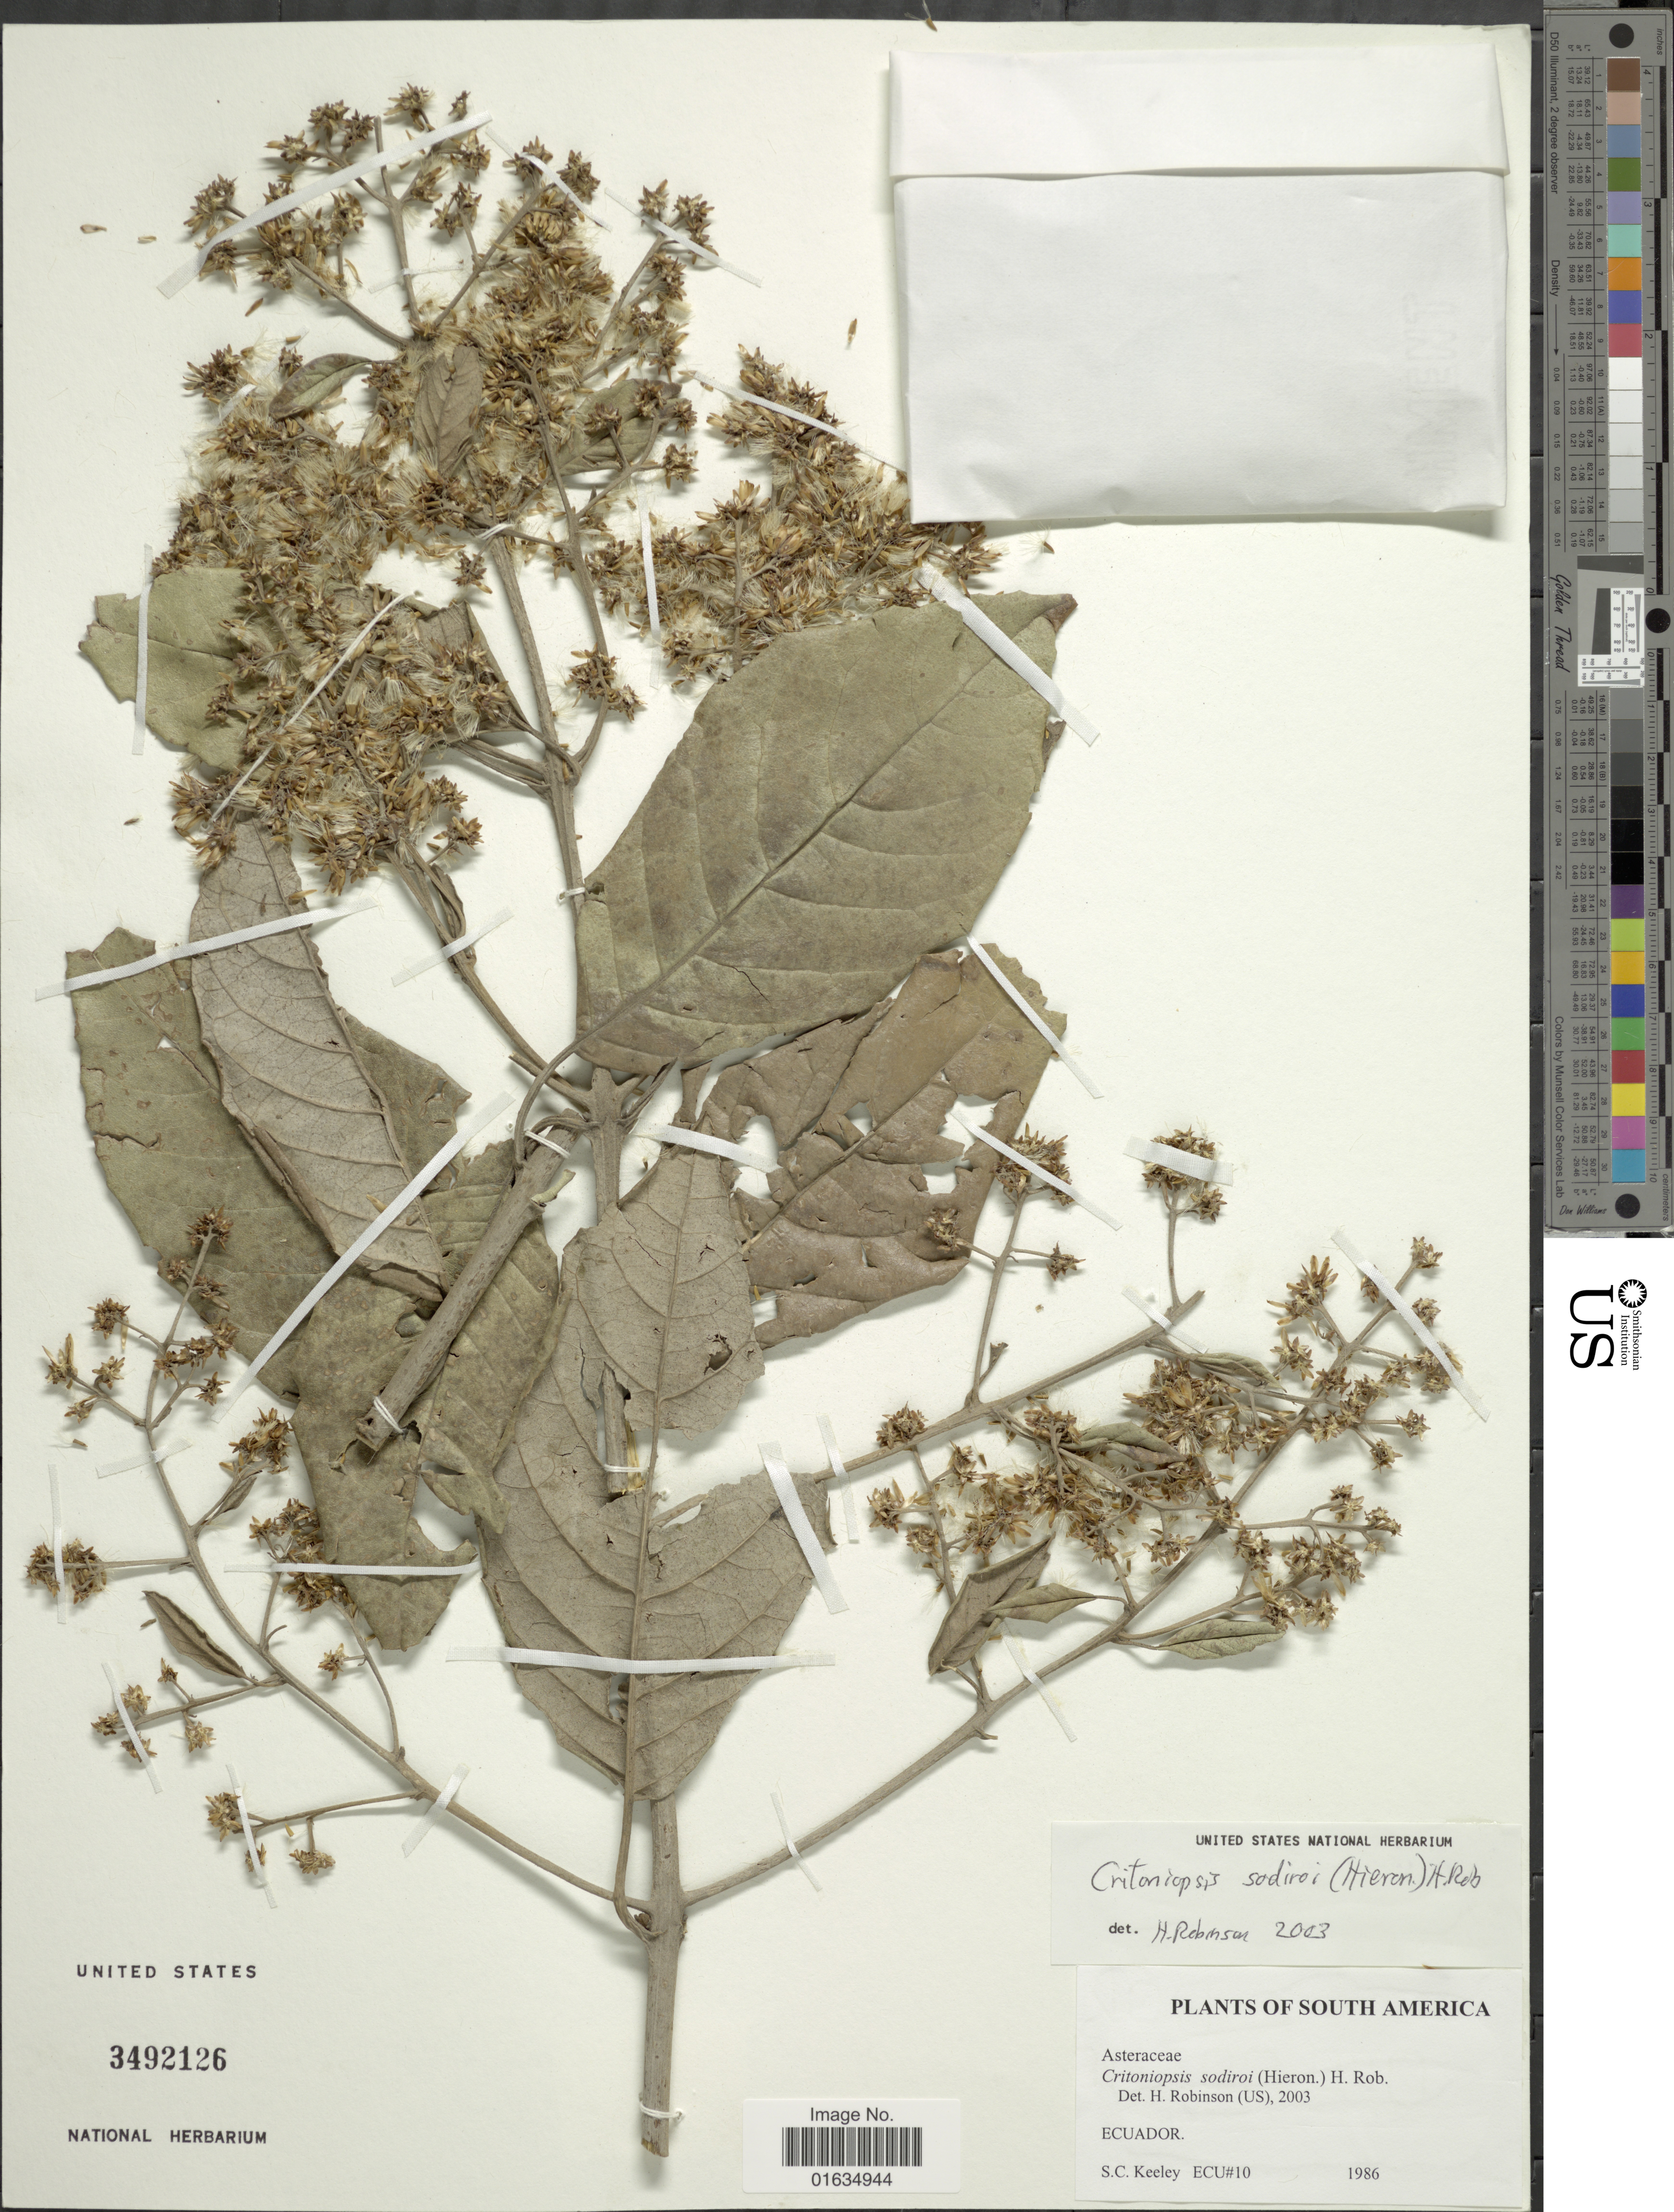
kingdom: Plantae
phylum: Tracheophyta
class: Magnoliopsida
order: Asterales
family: Asteraceae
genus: Critoniopsis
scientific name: Critoniopsis sodiroi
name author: (Hieron. ex Sodiro) H. Rob.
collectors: S. C. Keeley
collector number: ECU10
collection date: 1986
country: Ecuador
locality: South America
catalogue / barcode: US 3492126